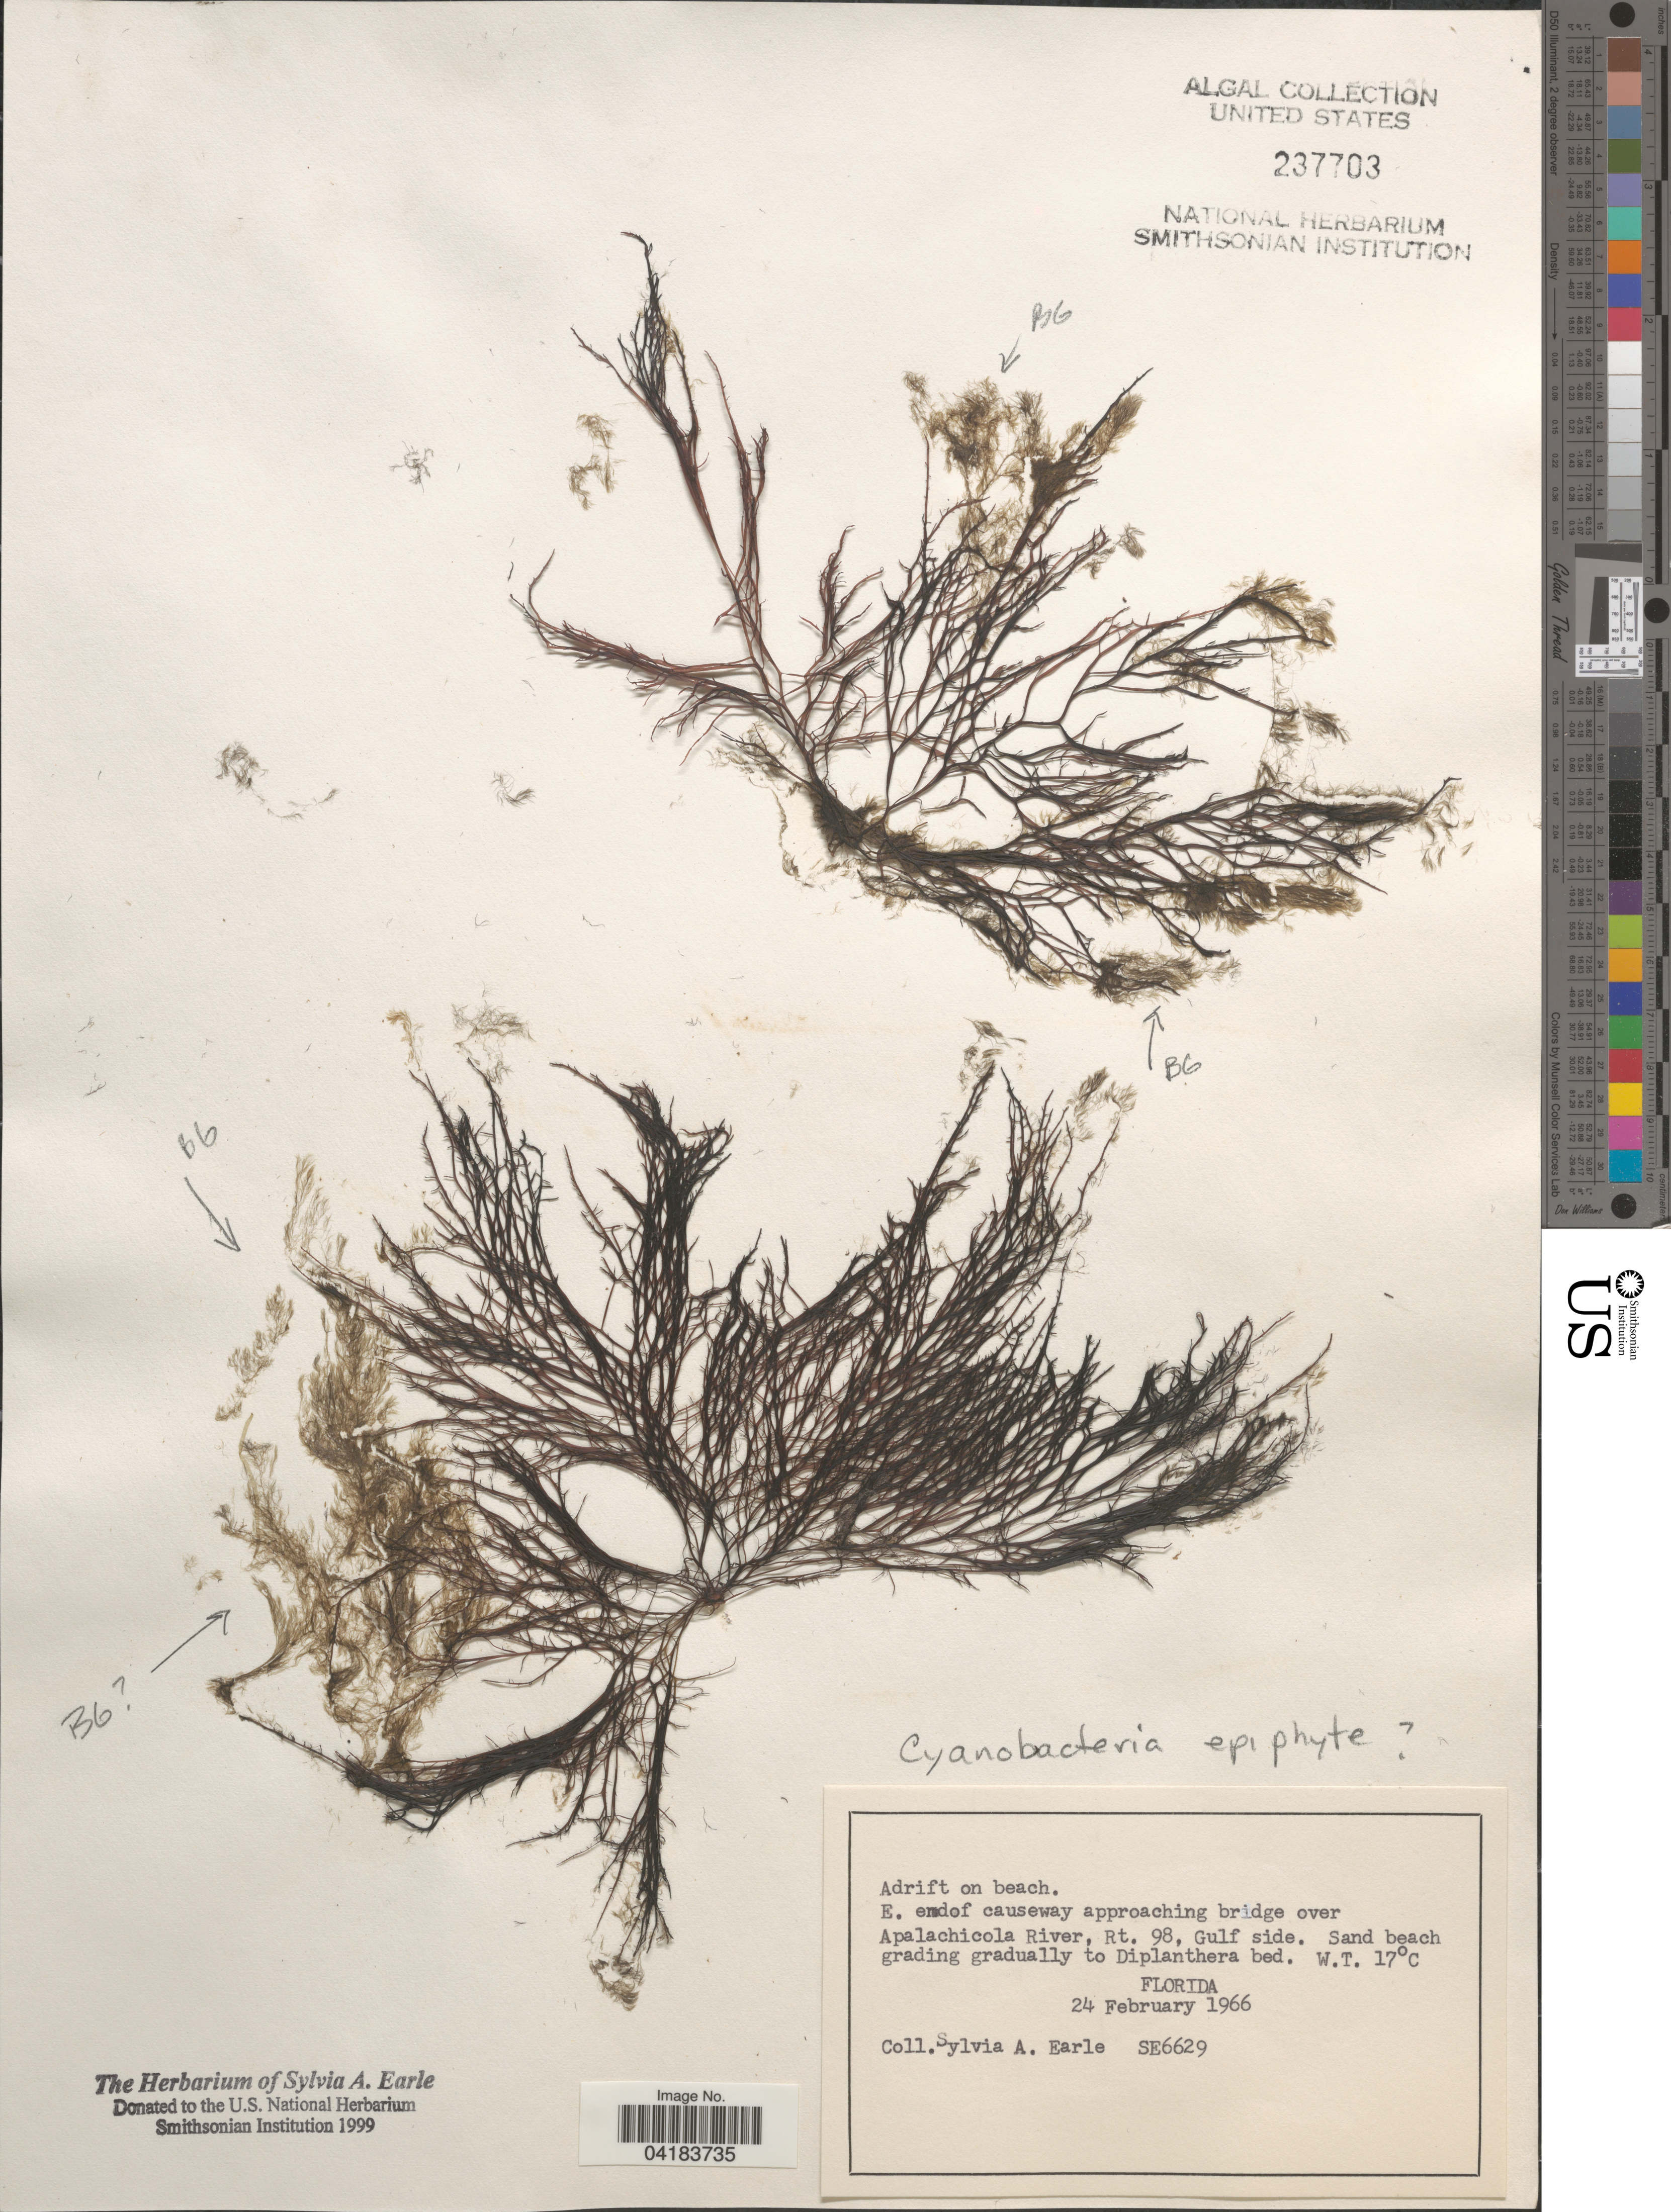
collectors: S. A. Earle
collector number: SE6629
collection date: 1966-02-24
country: United States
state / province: Florida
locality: E endof causeway approaching bridge over Apalachicola River, Rt. 98, Gulf side. W.T. 17° C.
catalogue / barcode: US 237703